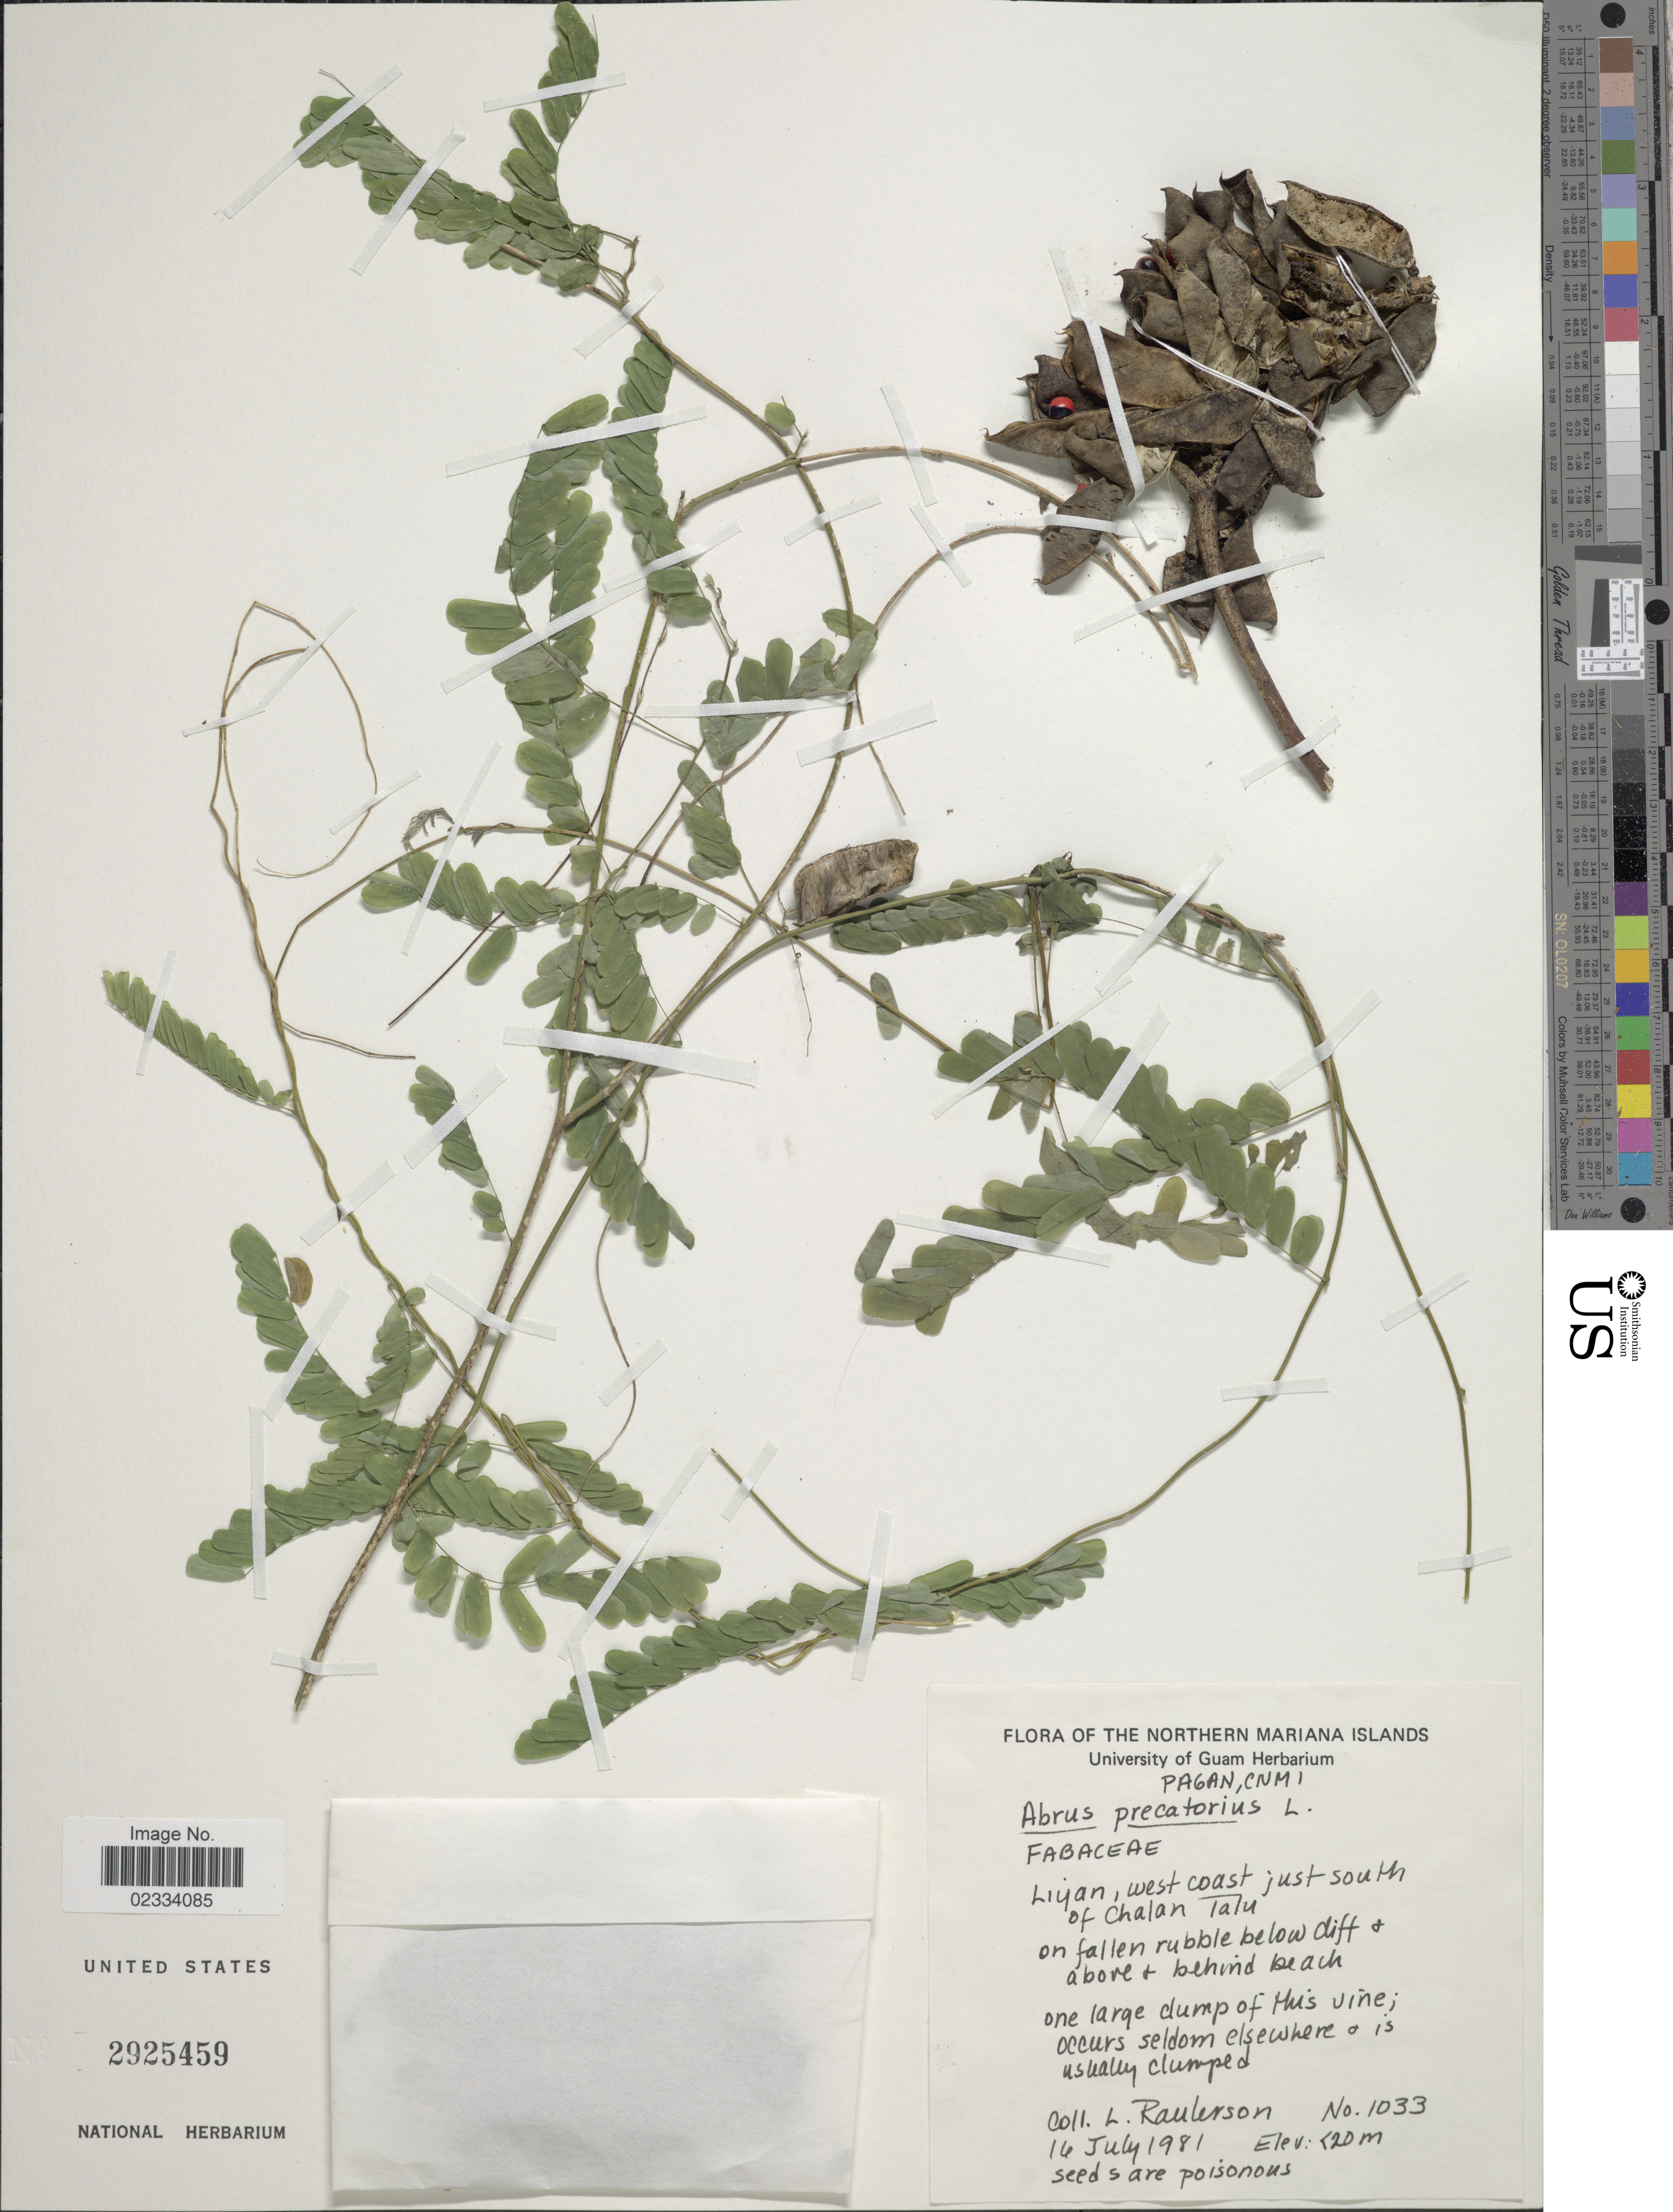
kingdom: Plantae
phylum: Tracheophyta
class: Magnoliopsida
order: Fabales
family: Fabaceae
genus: Abrus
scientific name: Abrus precatorius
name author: L.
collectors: L. Raulerson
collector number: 1033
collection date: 1981-07-16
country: Northern Mariana Islands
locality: Pagan, CNMI. Liyan, west coast just south of Chalan Talu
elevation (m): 20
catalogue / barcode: US 2925459